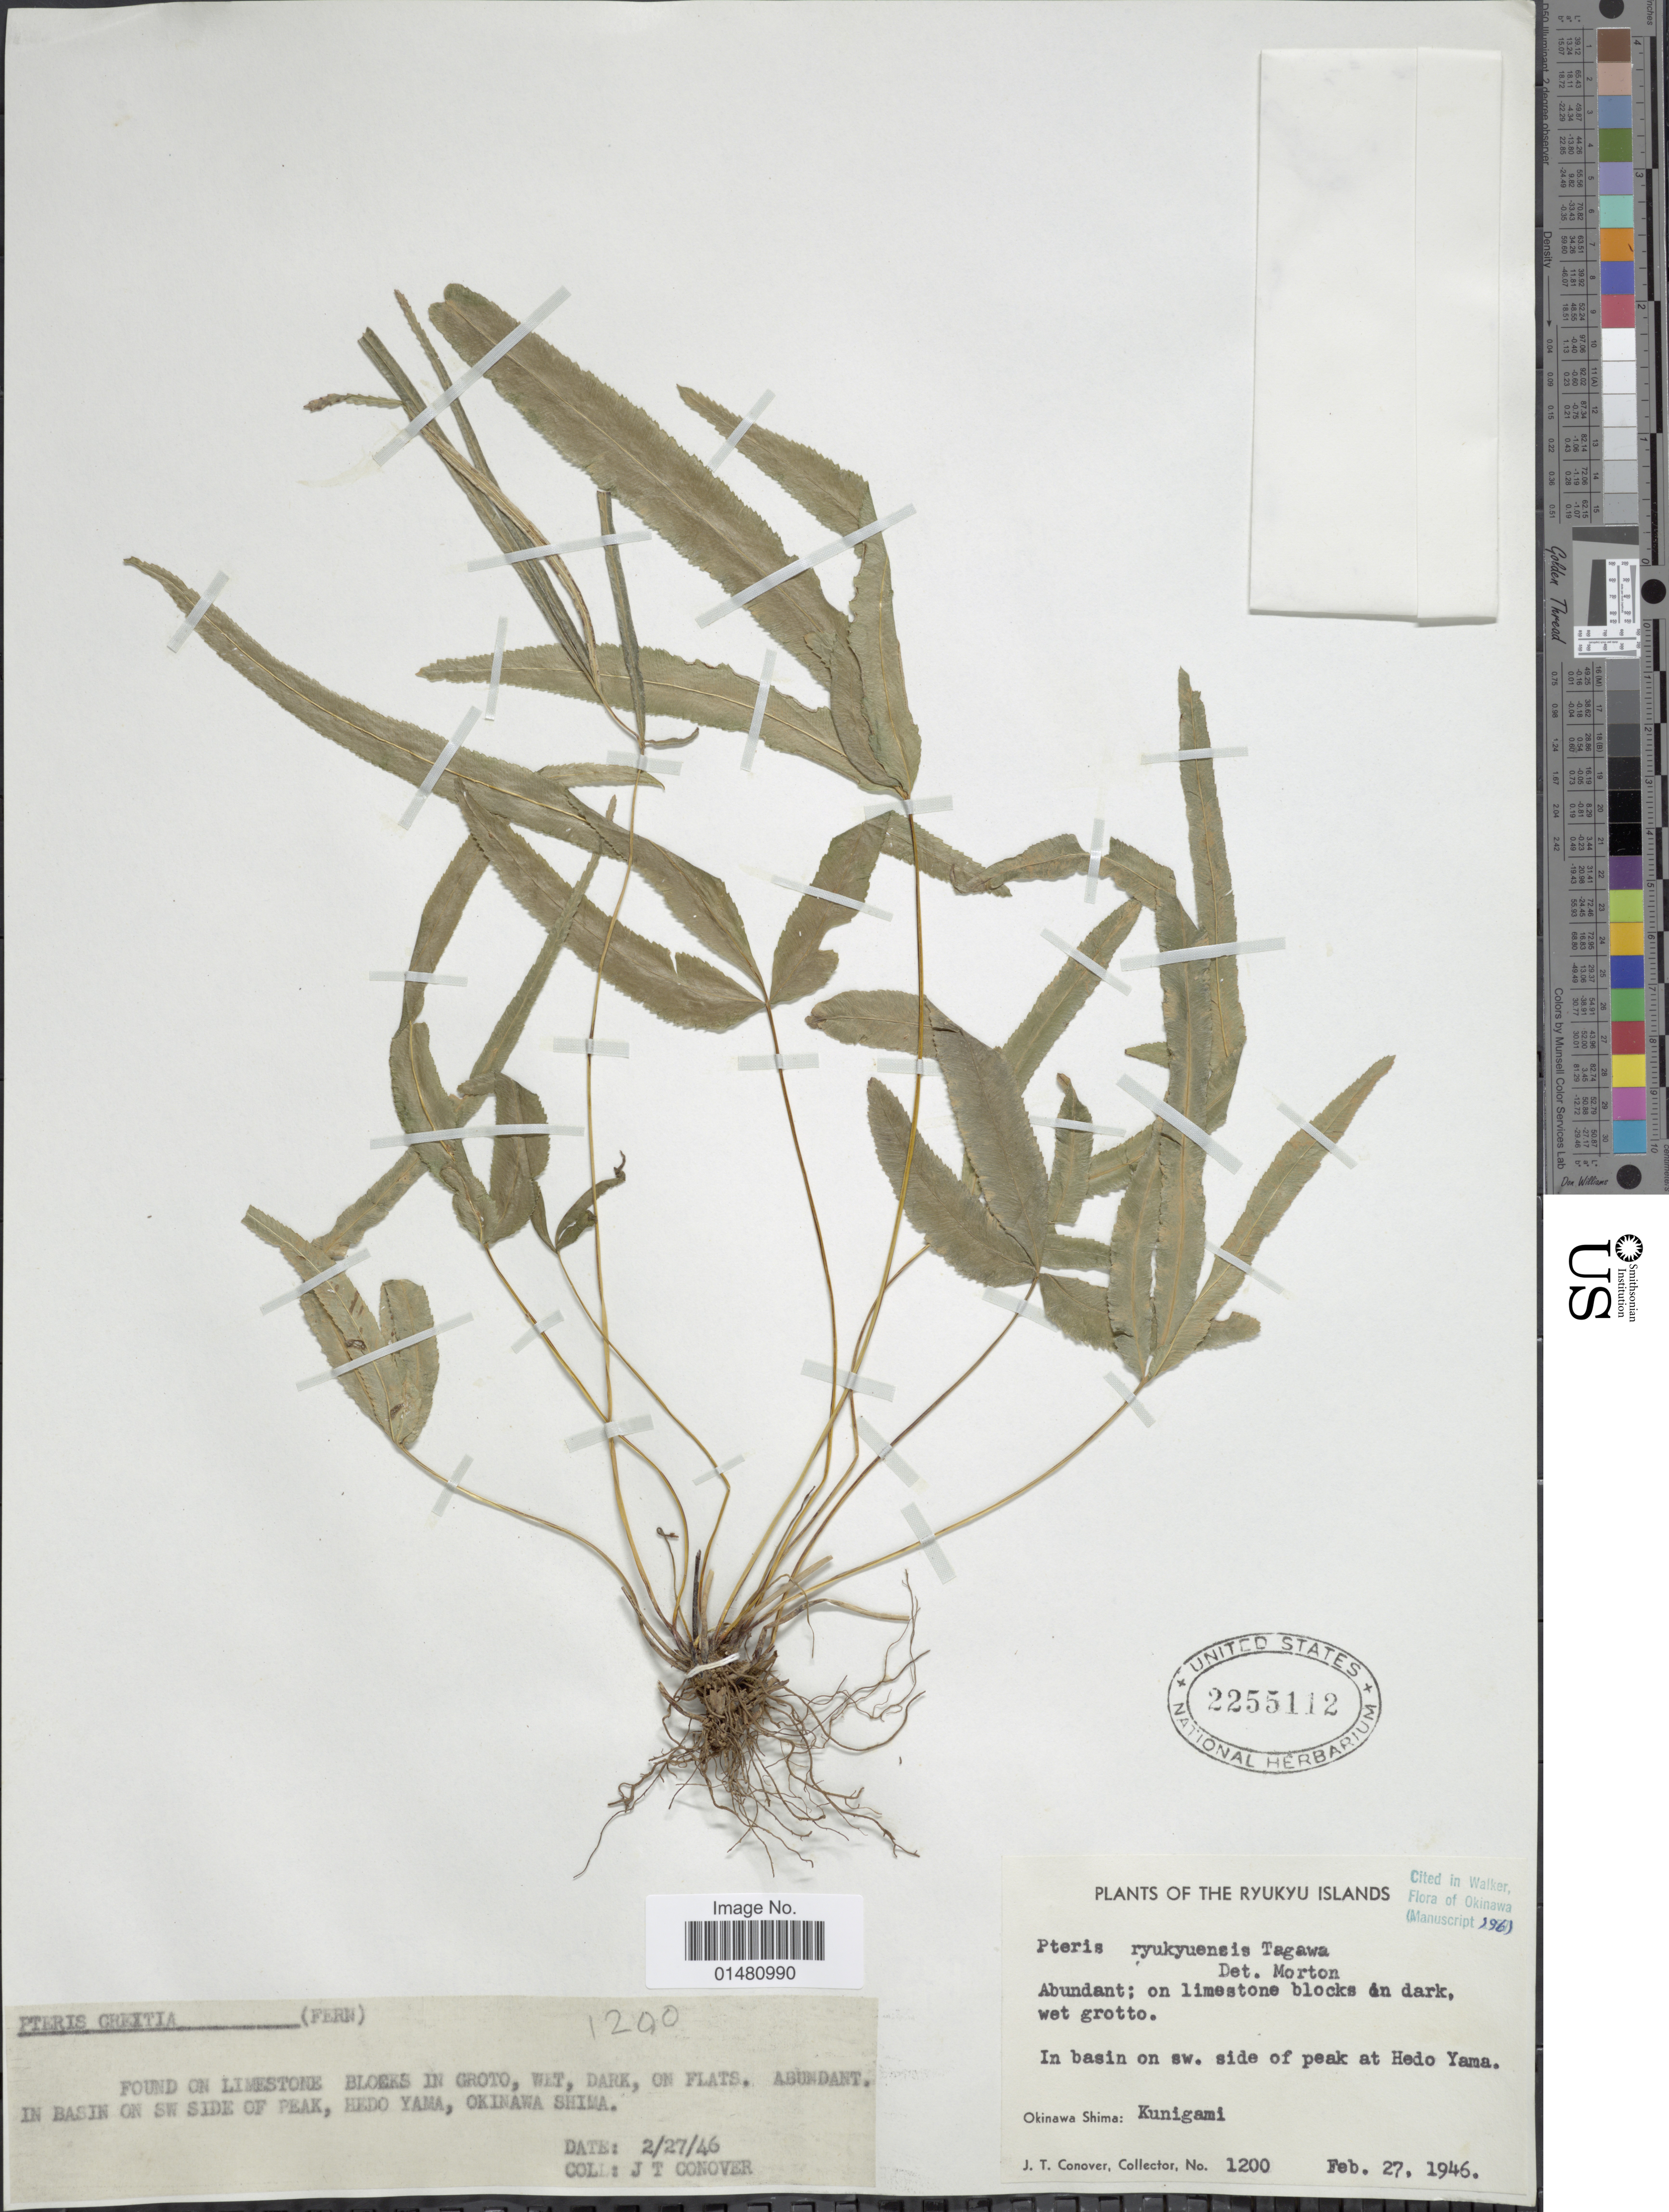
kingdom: Plantae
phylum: Tracheophyta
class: Polypodiopsida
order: Polypodiales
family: Pteridaceae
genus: Pteris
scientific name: Pteris ryukyuensis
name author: Tagawa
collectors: J. T. Conover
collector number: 1200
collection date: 1946-02-27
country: Japan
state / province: Okinawa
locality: The Ryukyu Islands, In basin on sw. side of peak at Hedo Yama, Okinawa Shima: Kunigami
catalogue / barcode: US 2255112